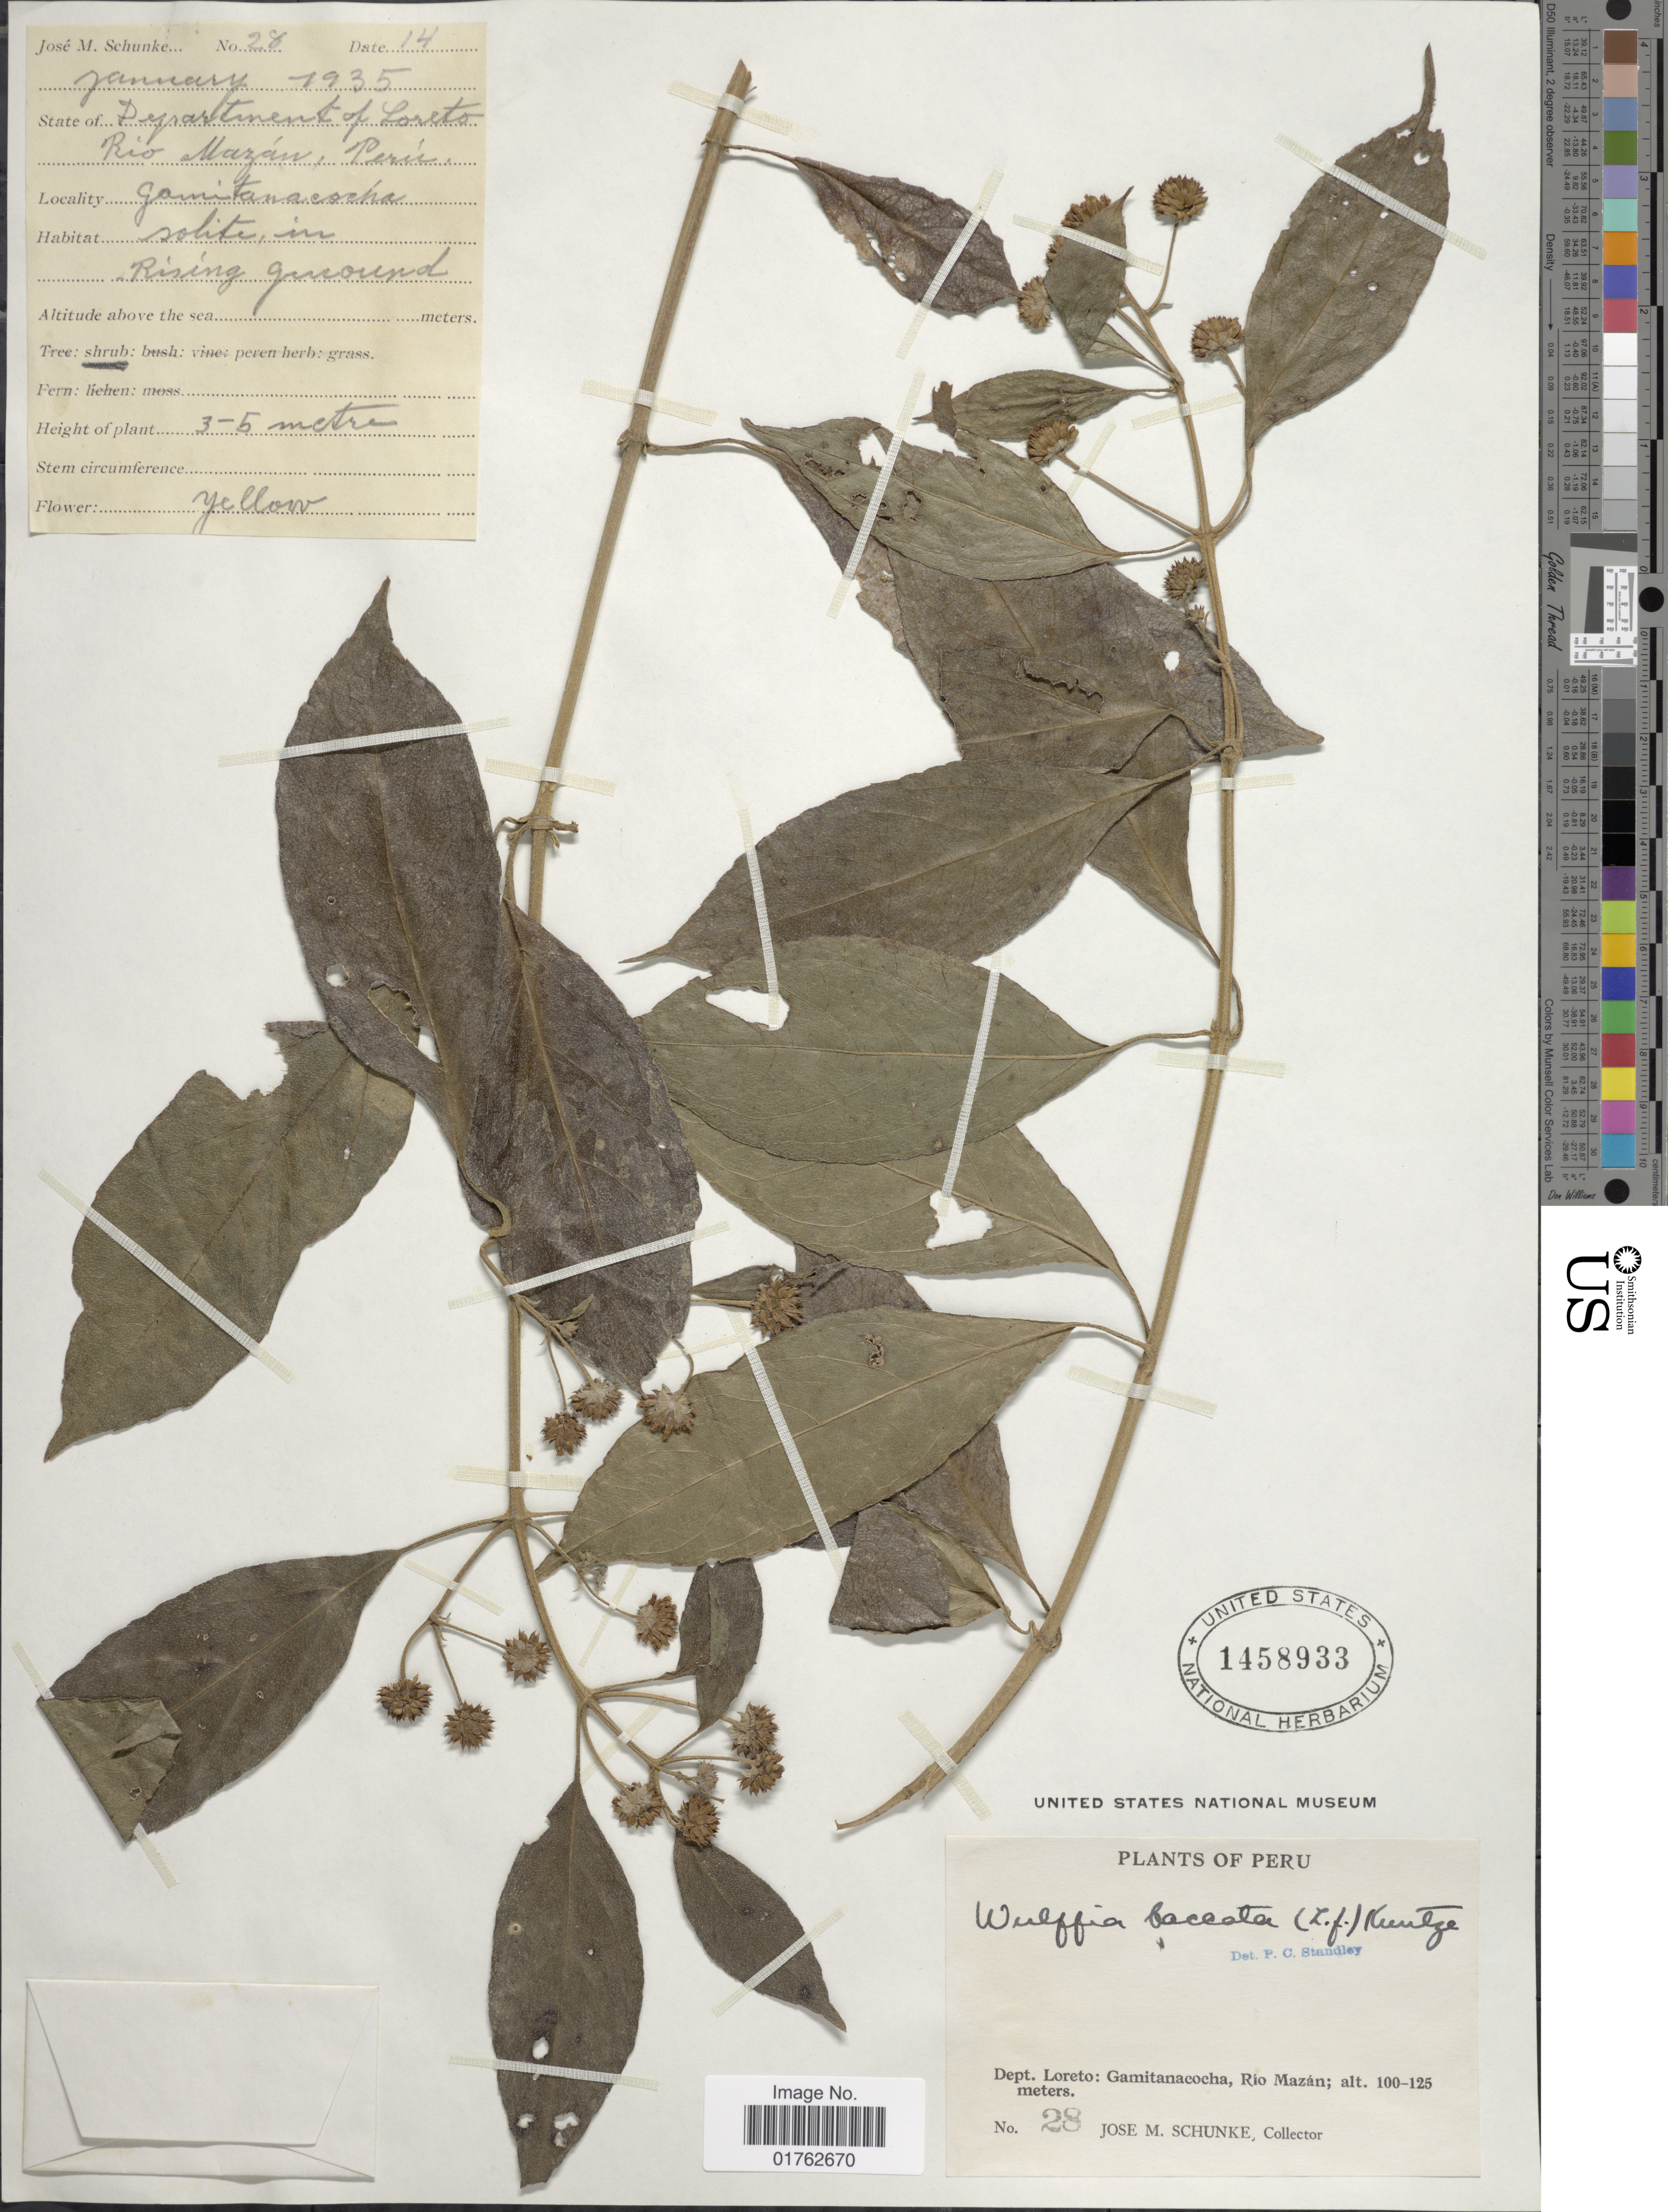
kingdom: Plantae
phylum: Tracheophyta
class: Magnoliopsida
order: Asterales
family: Asteraceae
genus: Wulffia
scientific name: Wulffia baccata var. baccata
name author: (L.) Kuntze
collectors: J. M. Schunke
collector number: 28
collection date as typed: Transcribed d/m/y: //14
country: Peru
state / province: Loreto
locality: Departmento of Loreto, Rio Mazan, Gamitanacocha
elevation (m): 100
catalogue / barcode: US 1458933